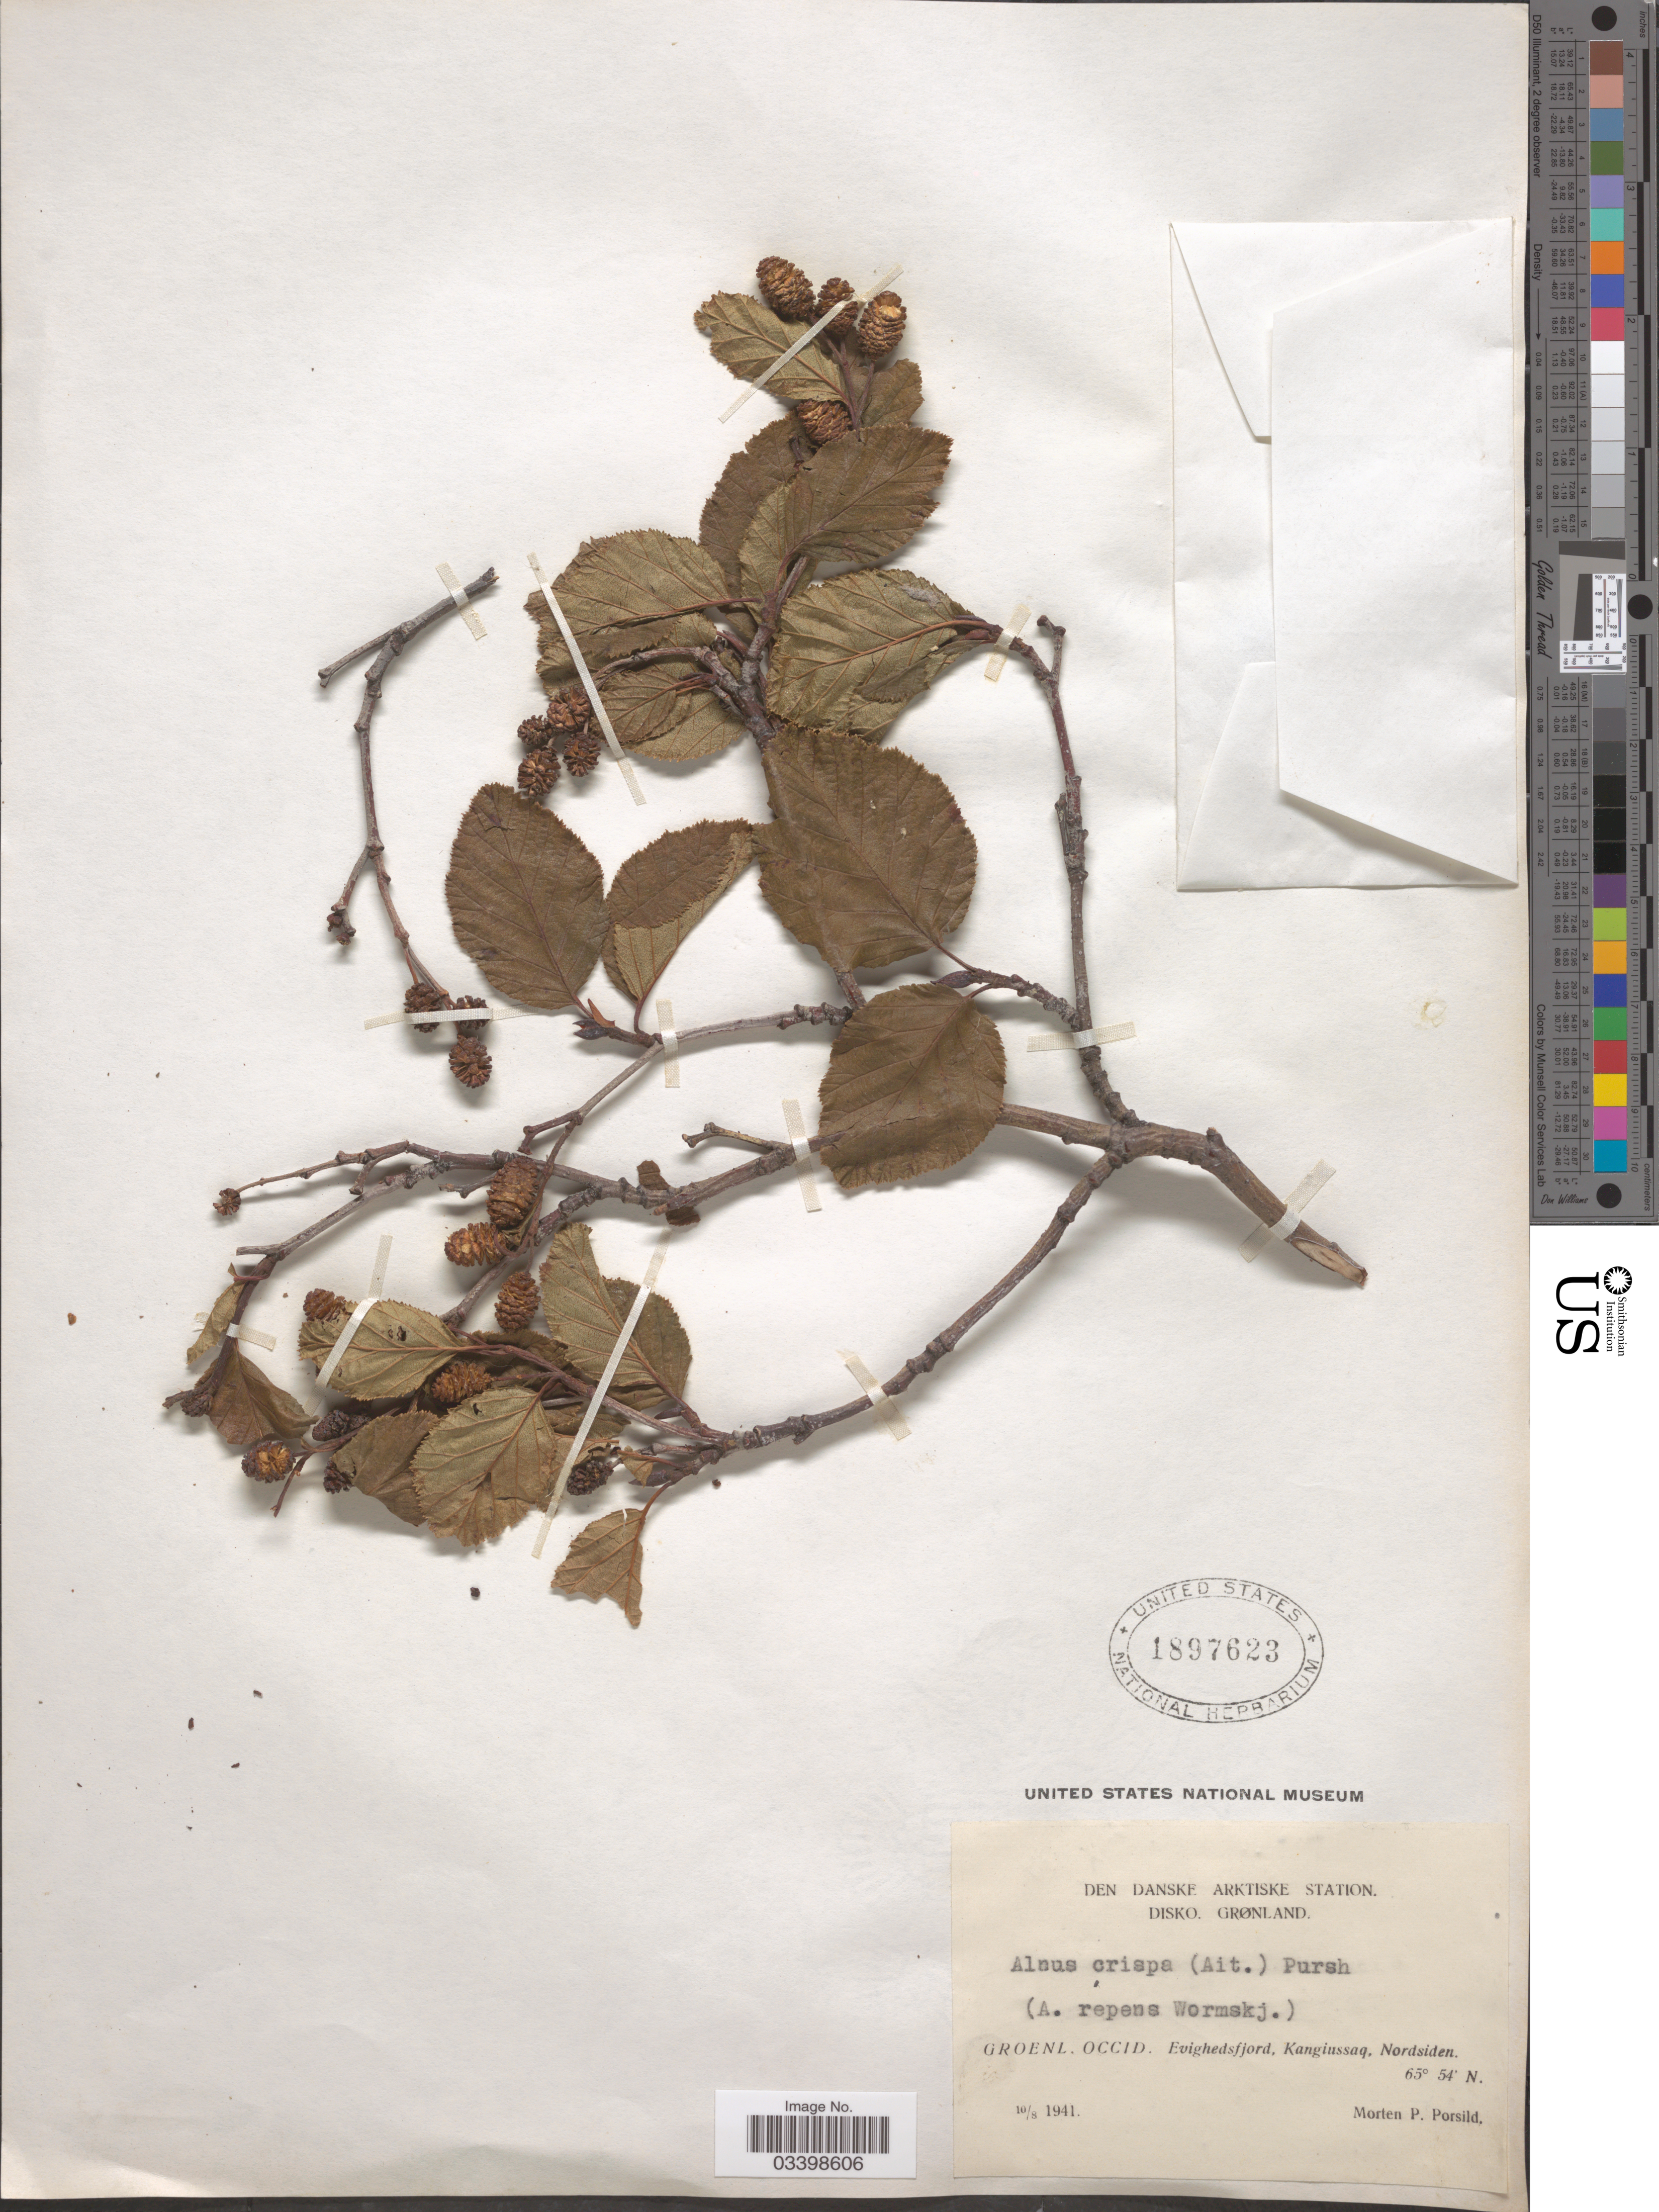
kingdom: Plantae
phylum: Tracheophyta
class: Magnoliopsida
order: Fagales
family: Betulaceae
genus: Alnus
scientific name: Alnus viridis subsp. crispa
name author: (Aiton) Turrill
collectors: M. P. Porsild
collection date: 1941-08-10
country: Greenland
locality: Den Danske Arktiske Station. Disko, Grønland. Groenl. Occid. Evighedsfjord, Kangiussaq, Nordsiden.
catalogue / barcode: US 1897623